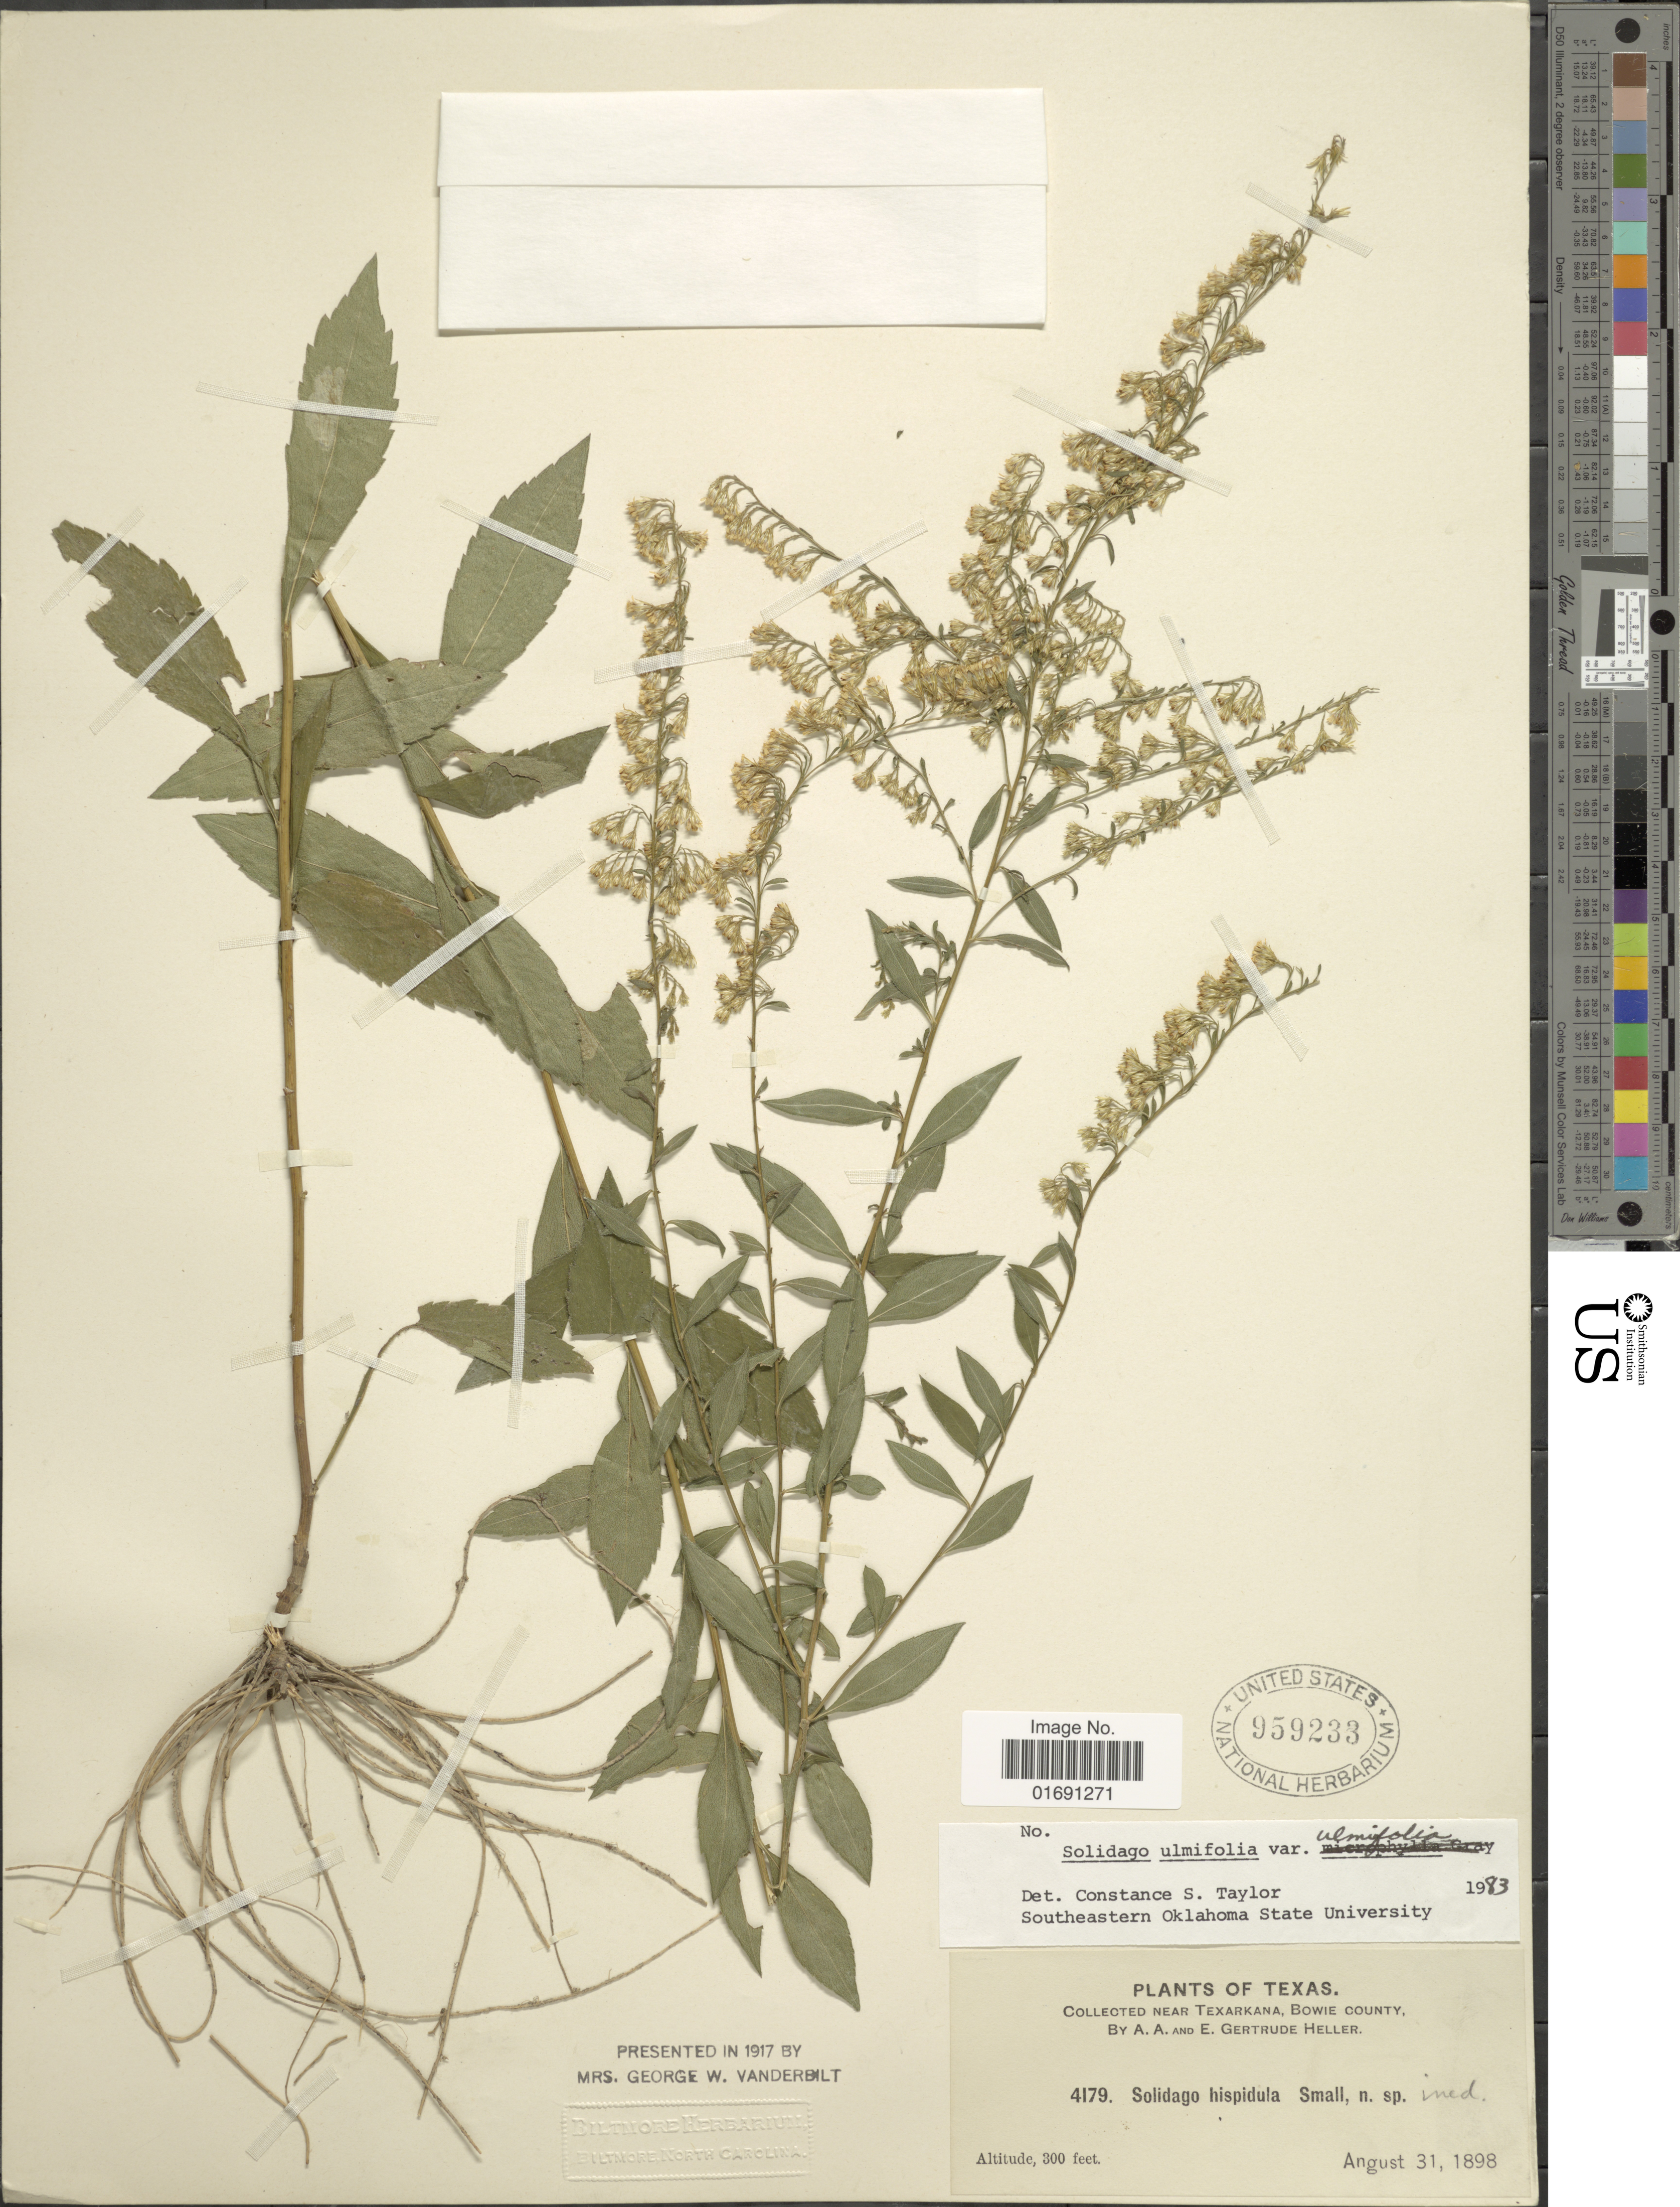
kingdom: Plantae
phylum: Tracheophyta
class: Magnoliopsida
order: Asterales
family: Asteraceae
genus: Solidago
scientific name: Solidago ulmifolia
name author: Muhl. ex Willd.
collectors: A. A. Heller & E. G. Heller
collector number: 4179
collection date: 1898-08-31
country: United States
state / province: Texas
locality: Near Texarkana, Bowie County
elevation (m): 91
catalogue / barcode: US 959233